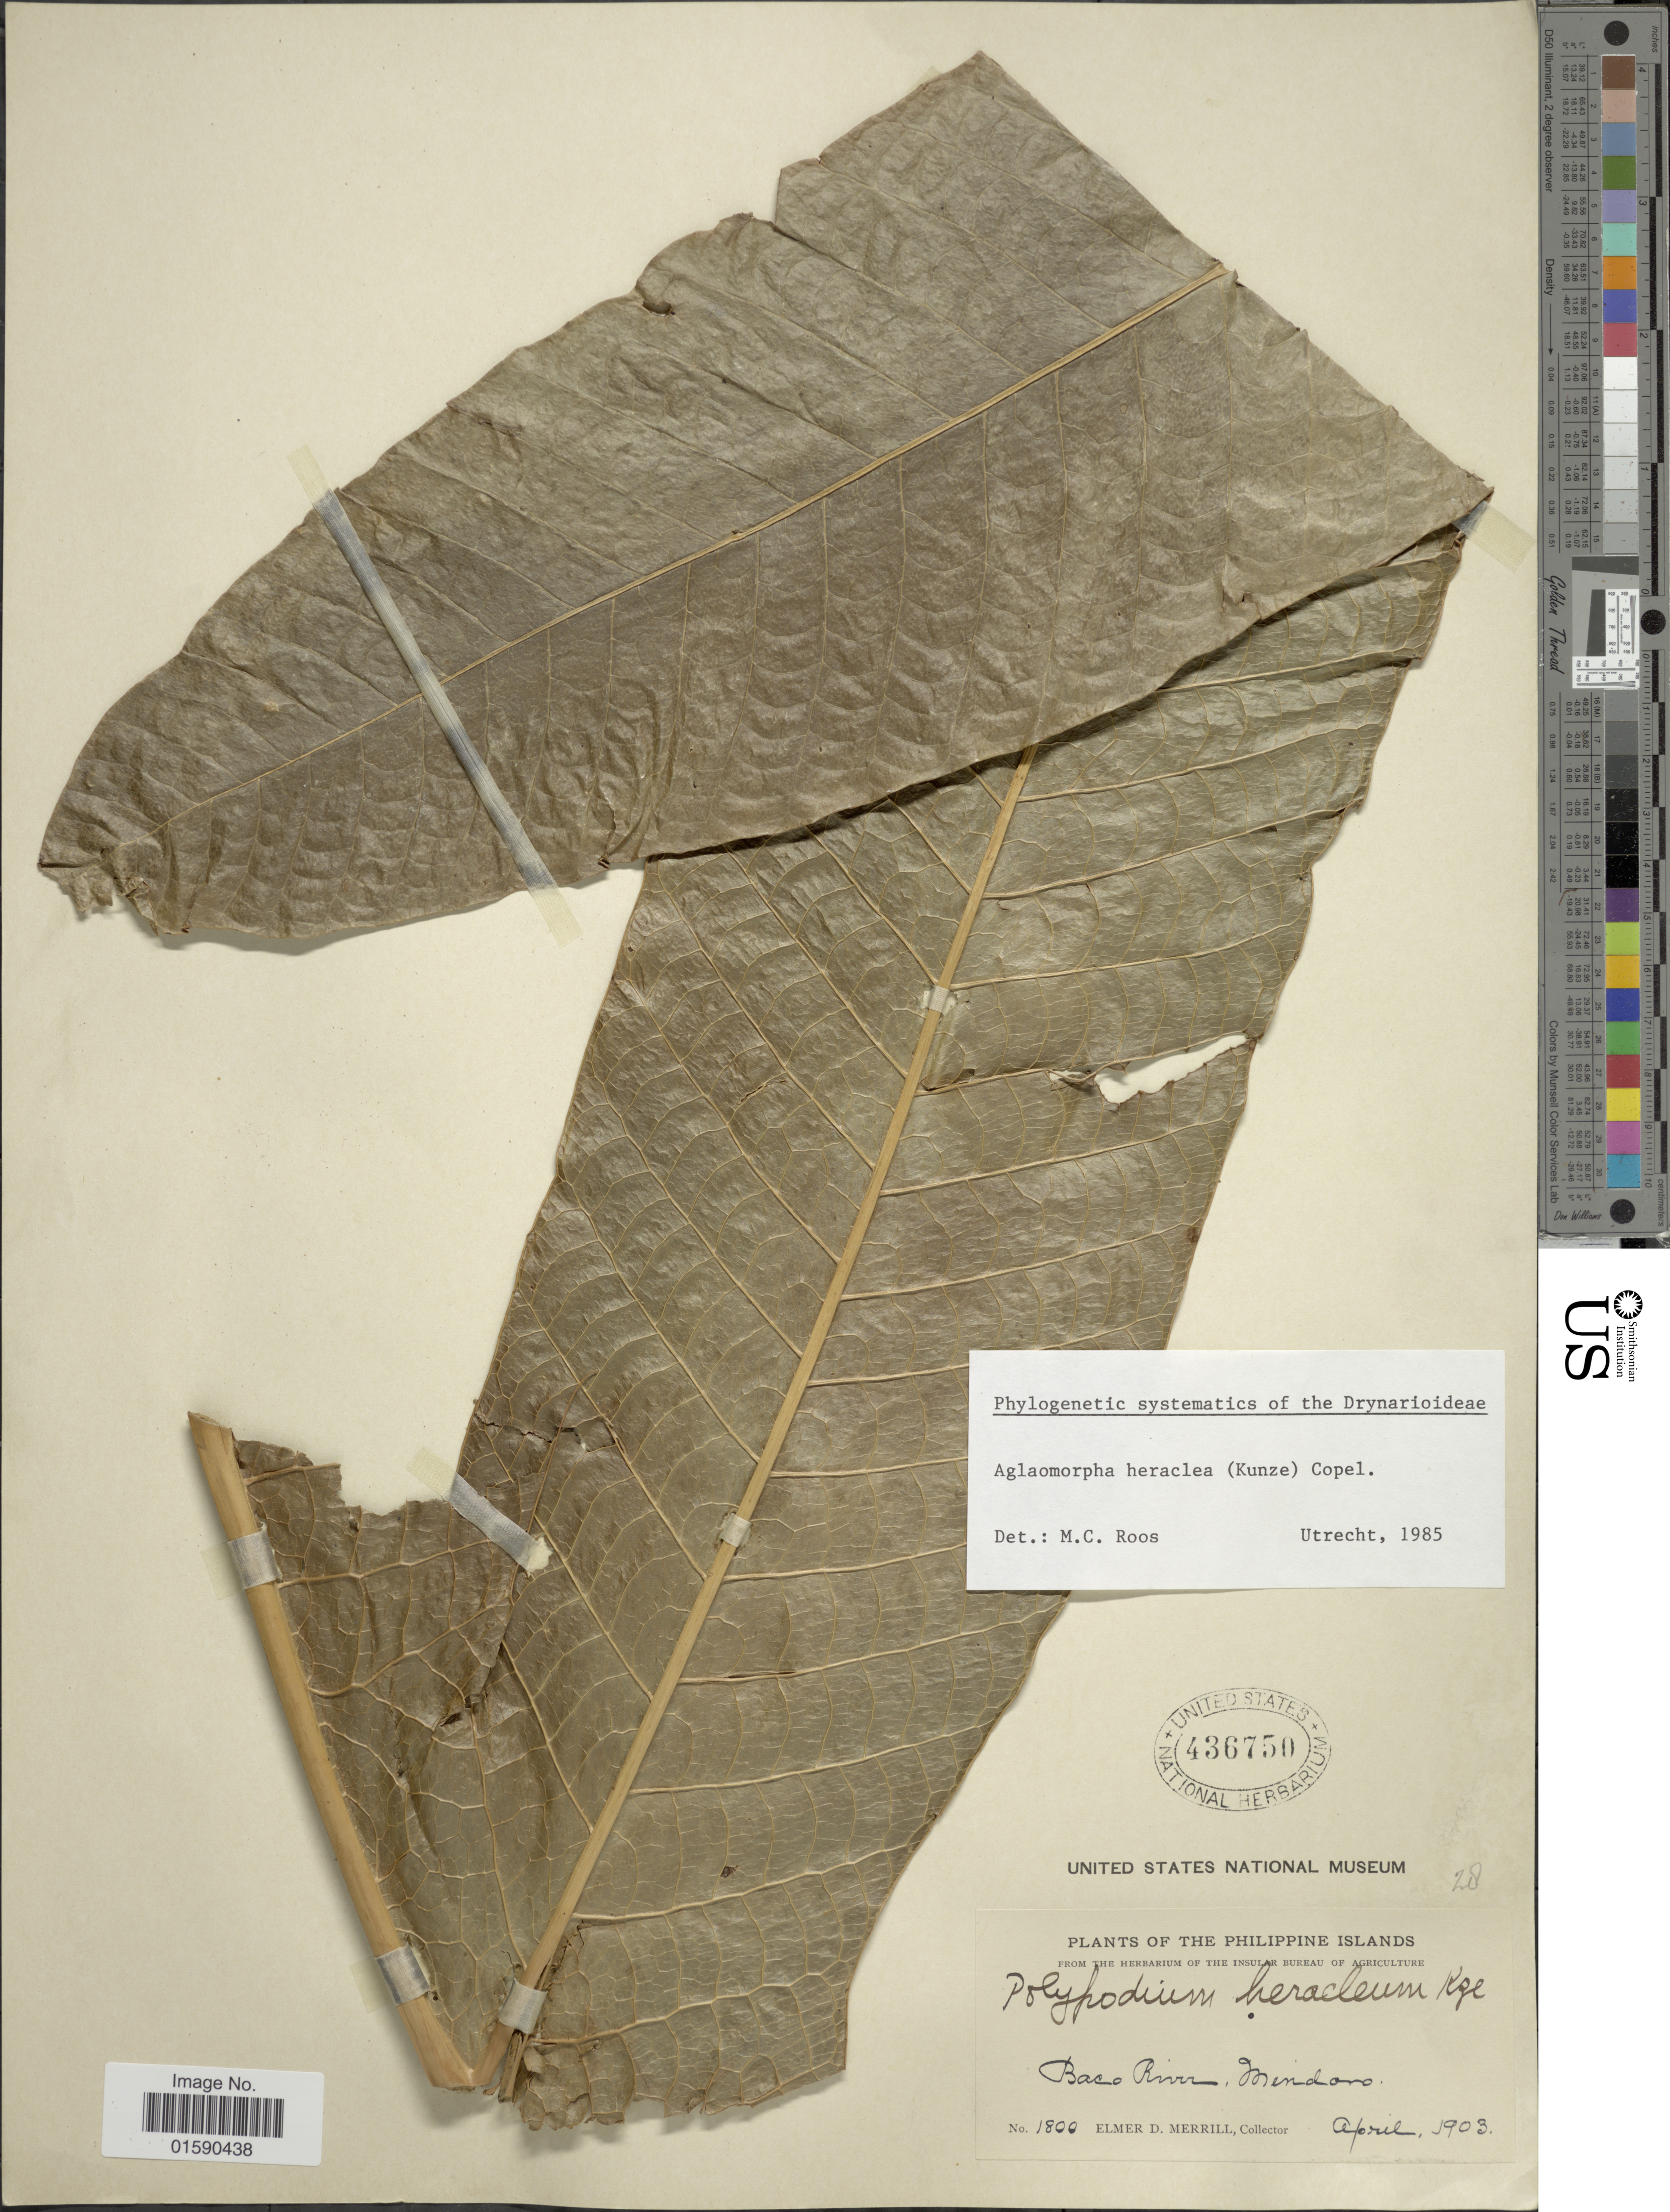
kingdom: Plantae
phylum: Tracheophyta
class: Polypodiopsida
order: Polypodiales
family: Polypodiaceae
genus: Aglaomorpha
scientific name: Aglaomorpha heraclea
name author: (Kunze) Copel.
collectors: E. D. Merrill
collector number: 1800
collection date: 1903-04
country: Philippines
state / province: Mimaropa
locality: Baso River, Mindoro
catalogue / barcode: US 436750